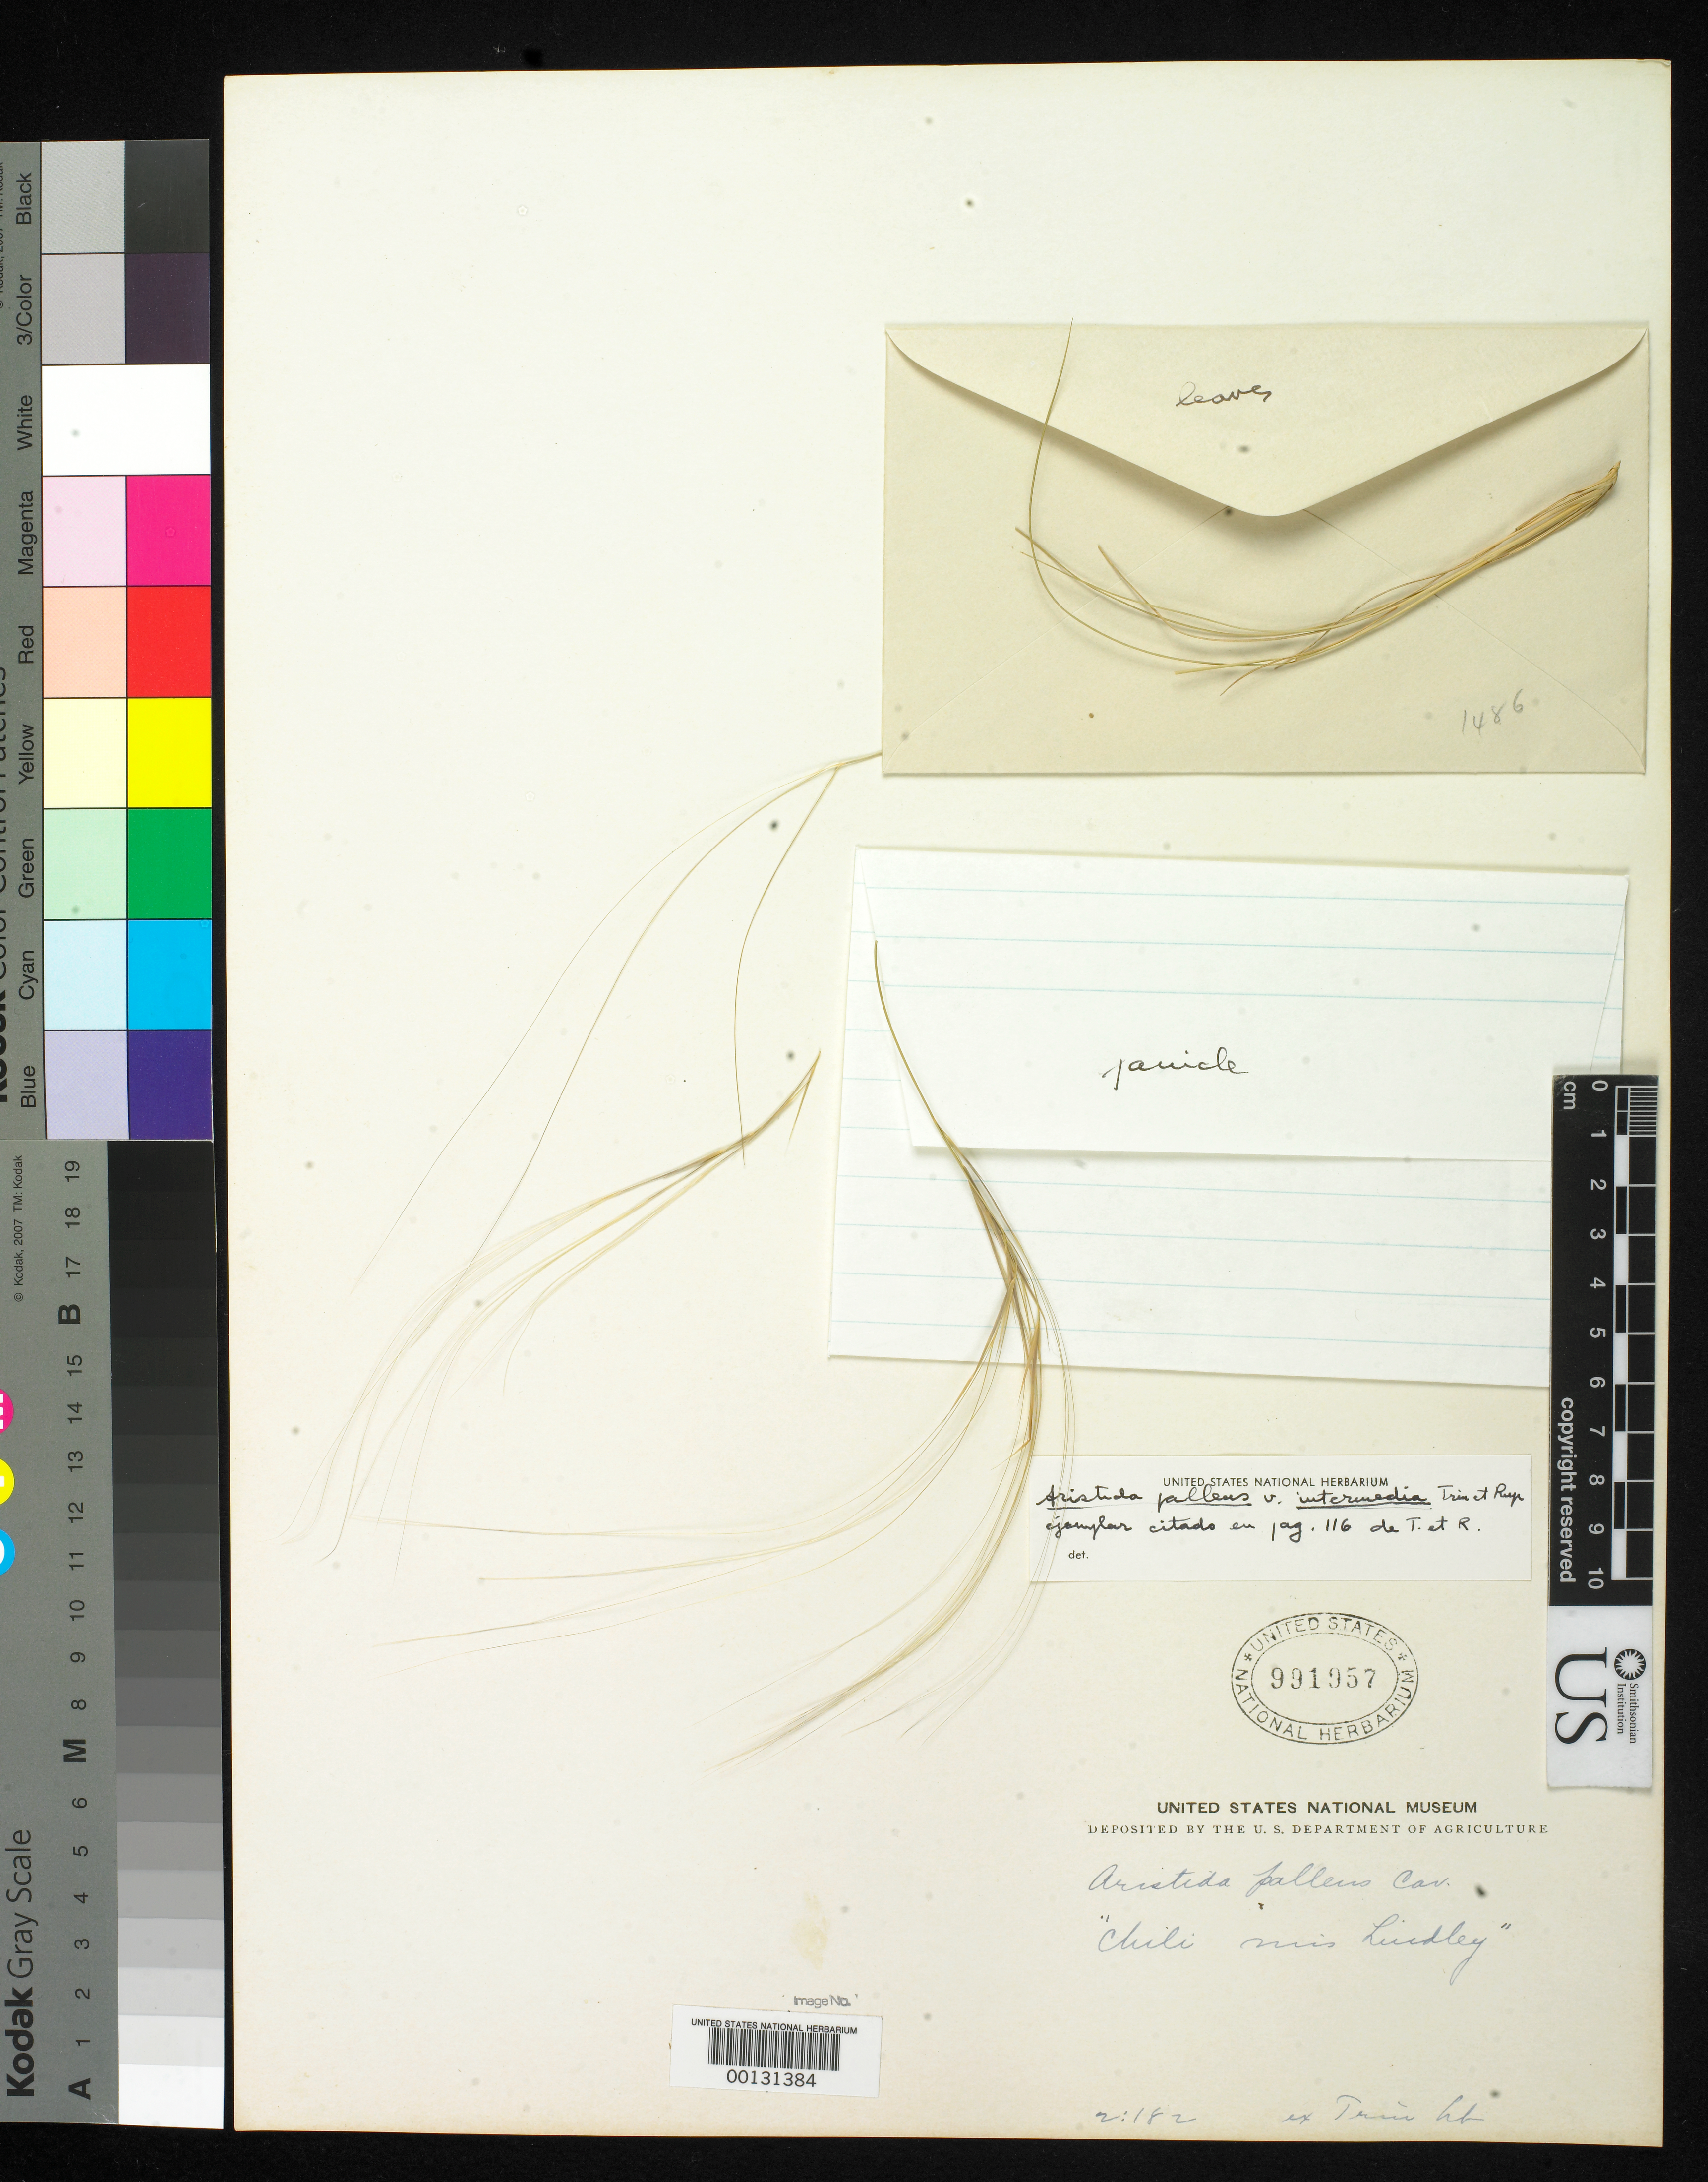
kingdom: Plantae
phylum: Tracheophyta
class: Liliopsida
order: Poales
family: Poaceae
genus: Aristida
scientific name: Aristida pallens var. intermedia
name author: Trin. & Rupr.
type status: Type Fragment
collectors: J. Lindley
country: Chile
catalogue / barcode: US 991957